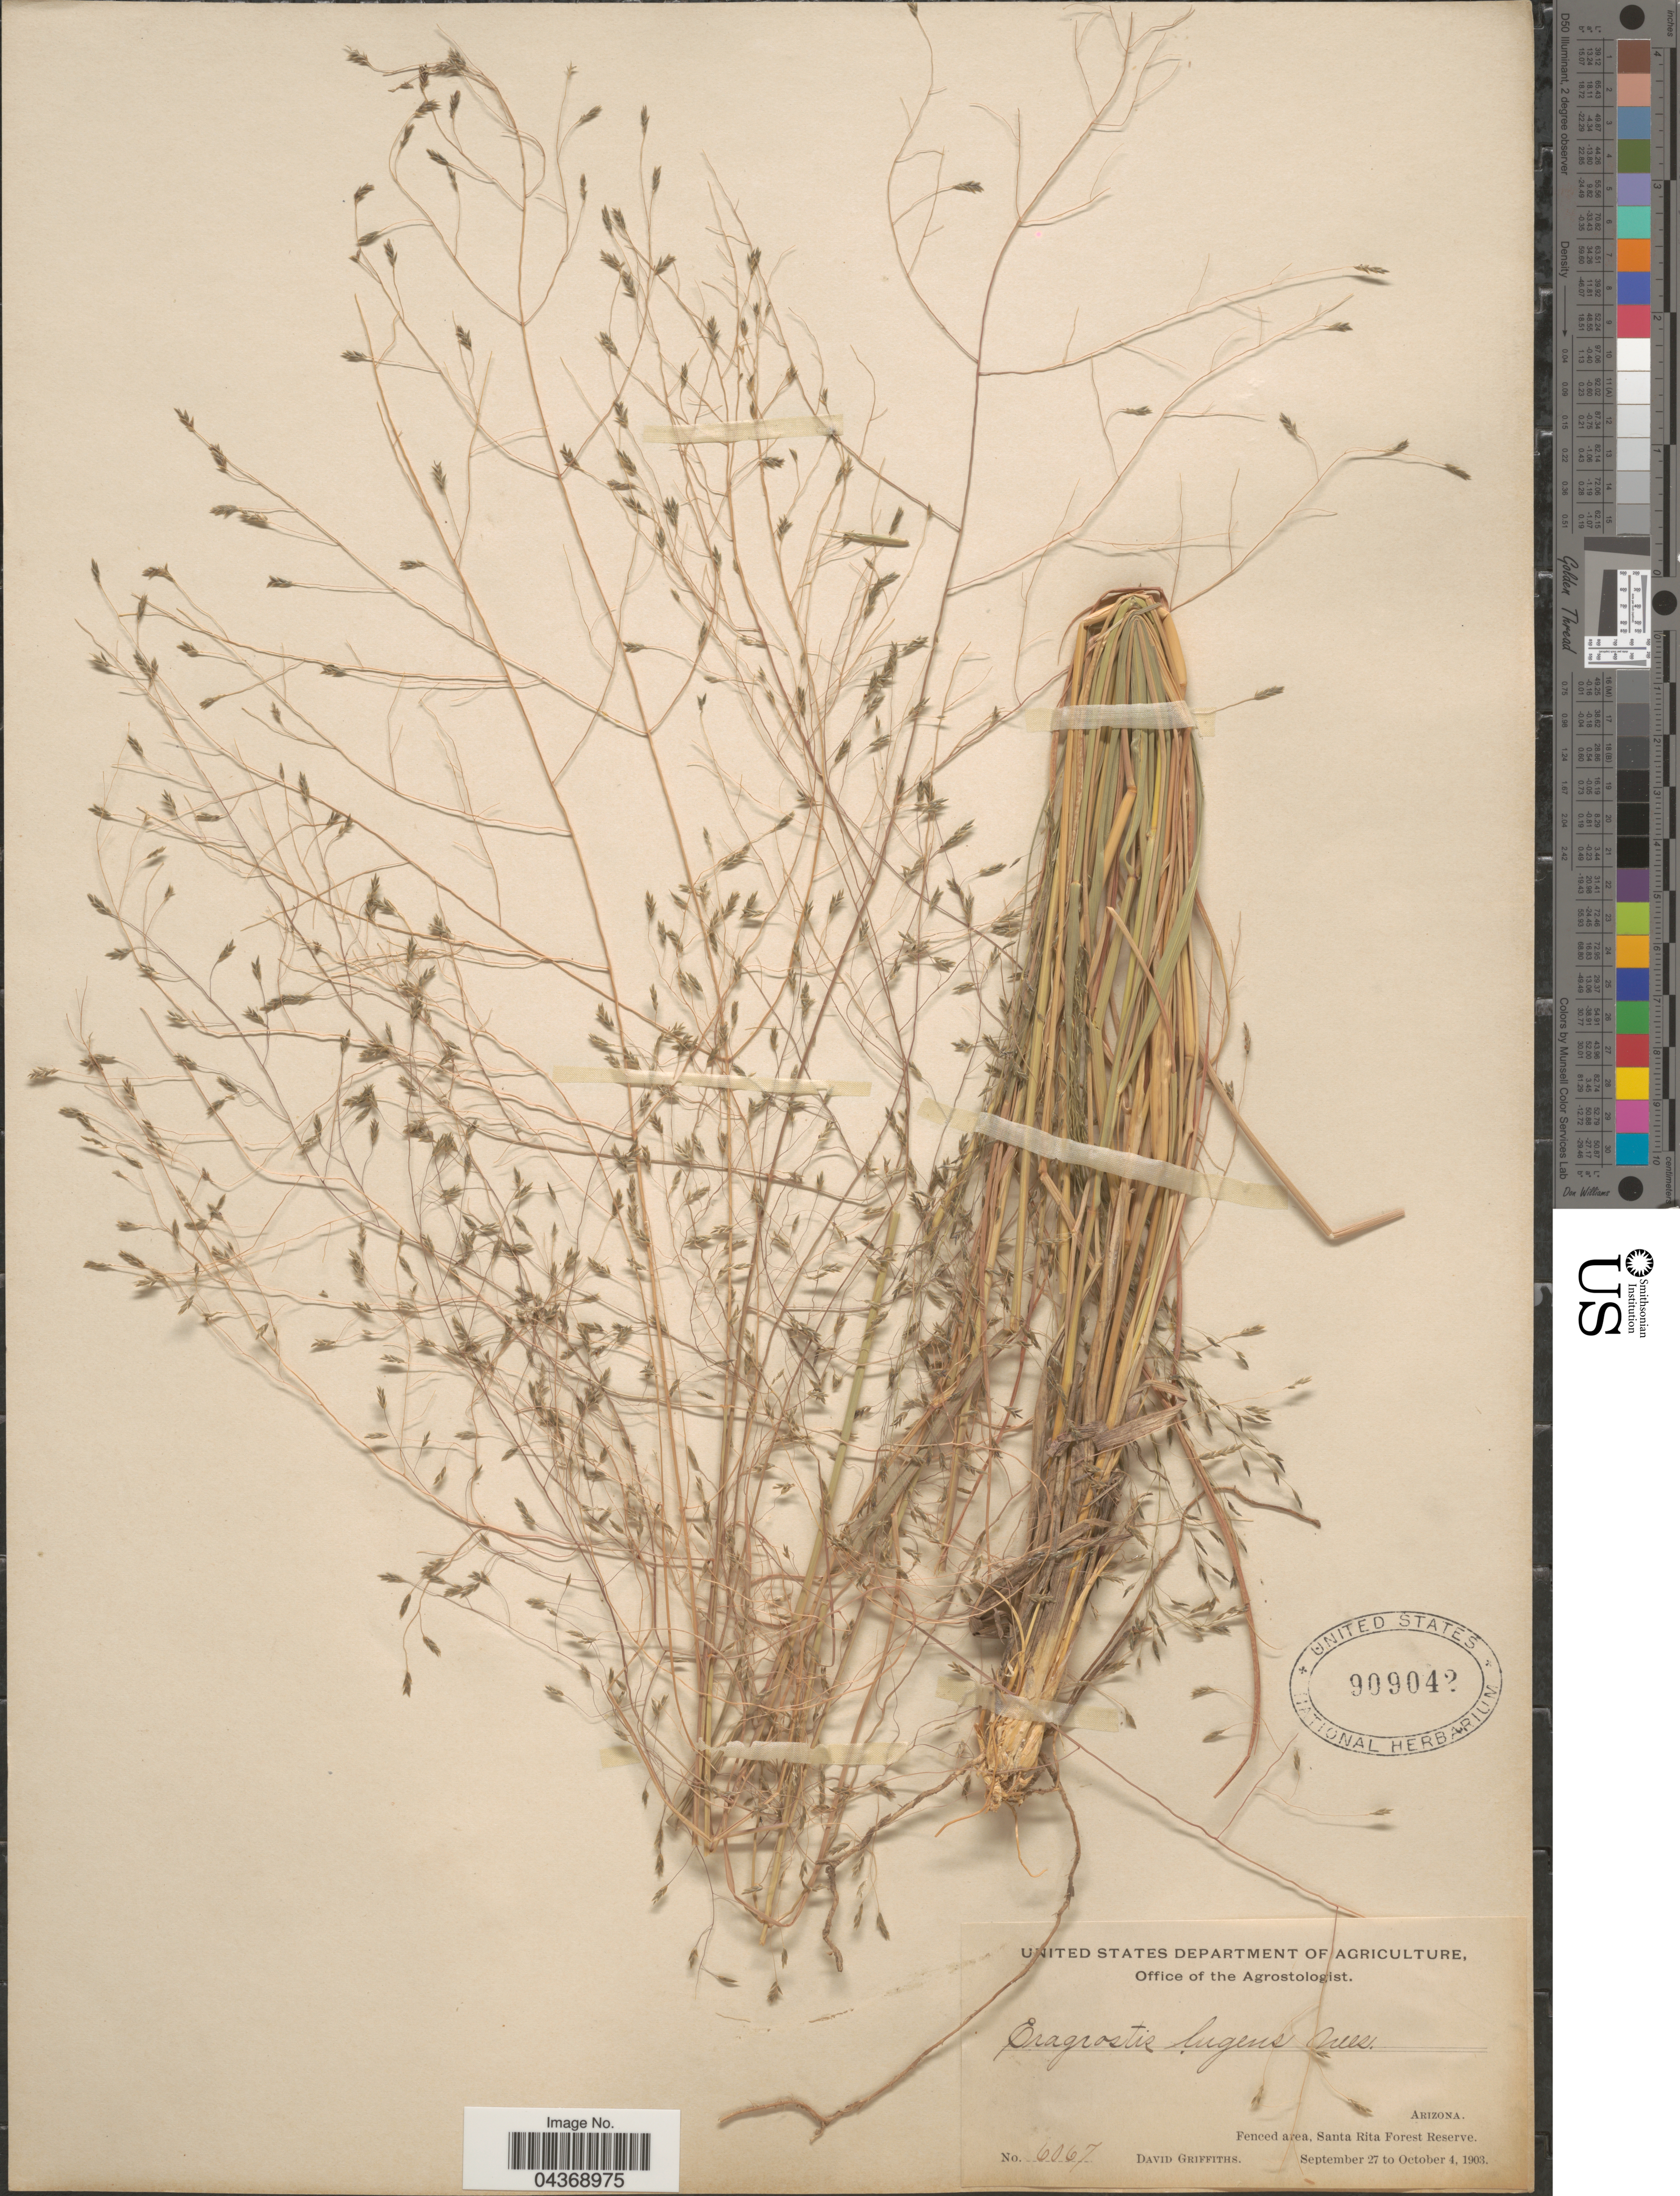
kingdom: Plantae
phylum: Tracheophyta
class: Liliopsida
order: Poales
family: Poaceae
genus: Eragrostis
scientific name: Eragrostis intermedia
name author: Hitchc.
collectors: D. Griffiths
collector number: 6067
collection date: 1903-09-27/1903-10-04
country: United States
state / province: Arizona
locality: Fenced area, Santa Rita Forest Reserve.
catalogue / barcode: US 909042